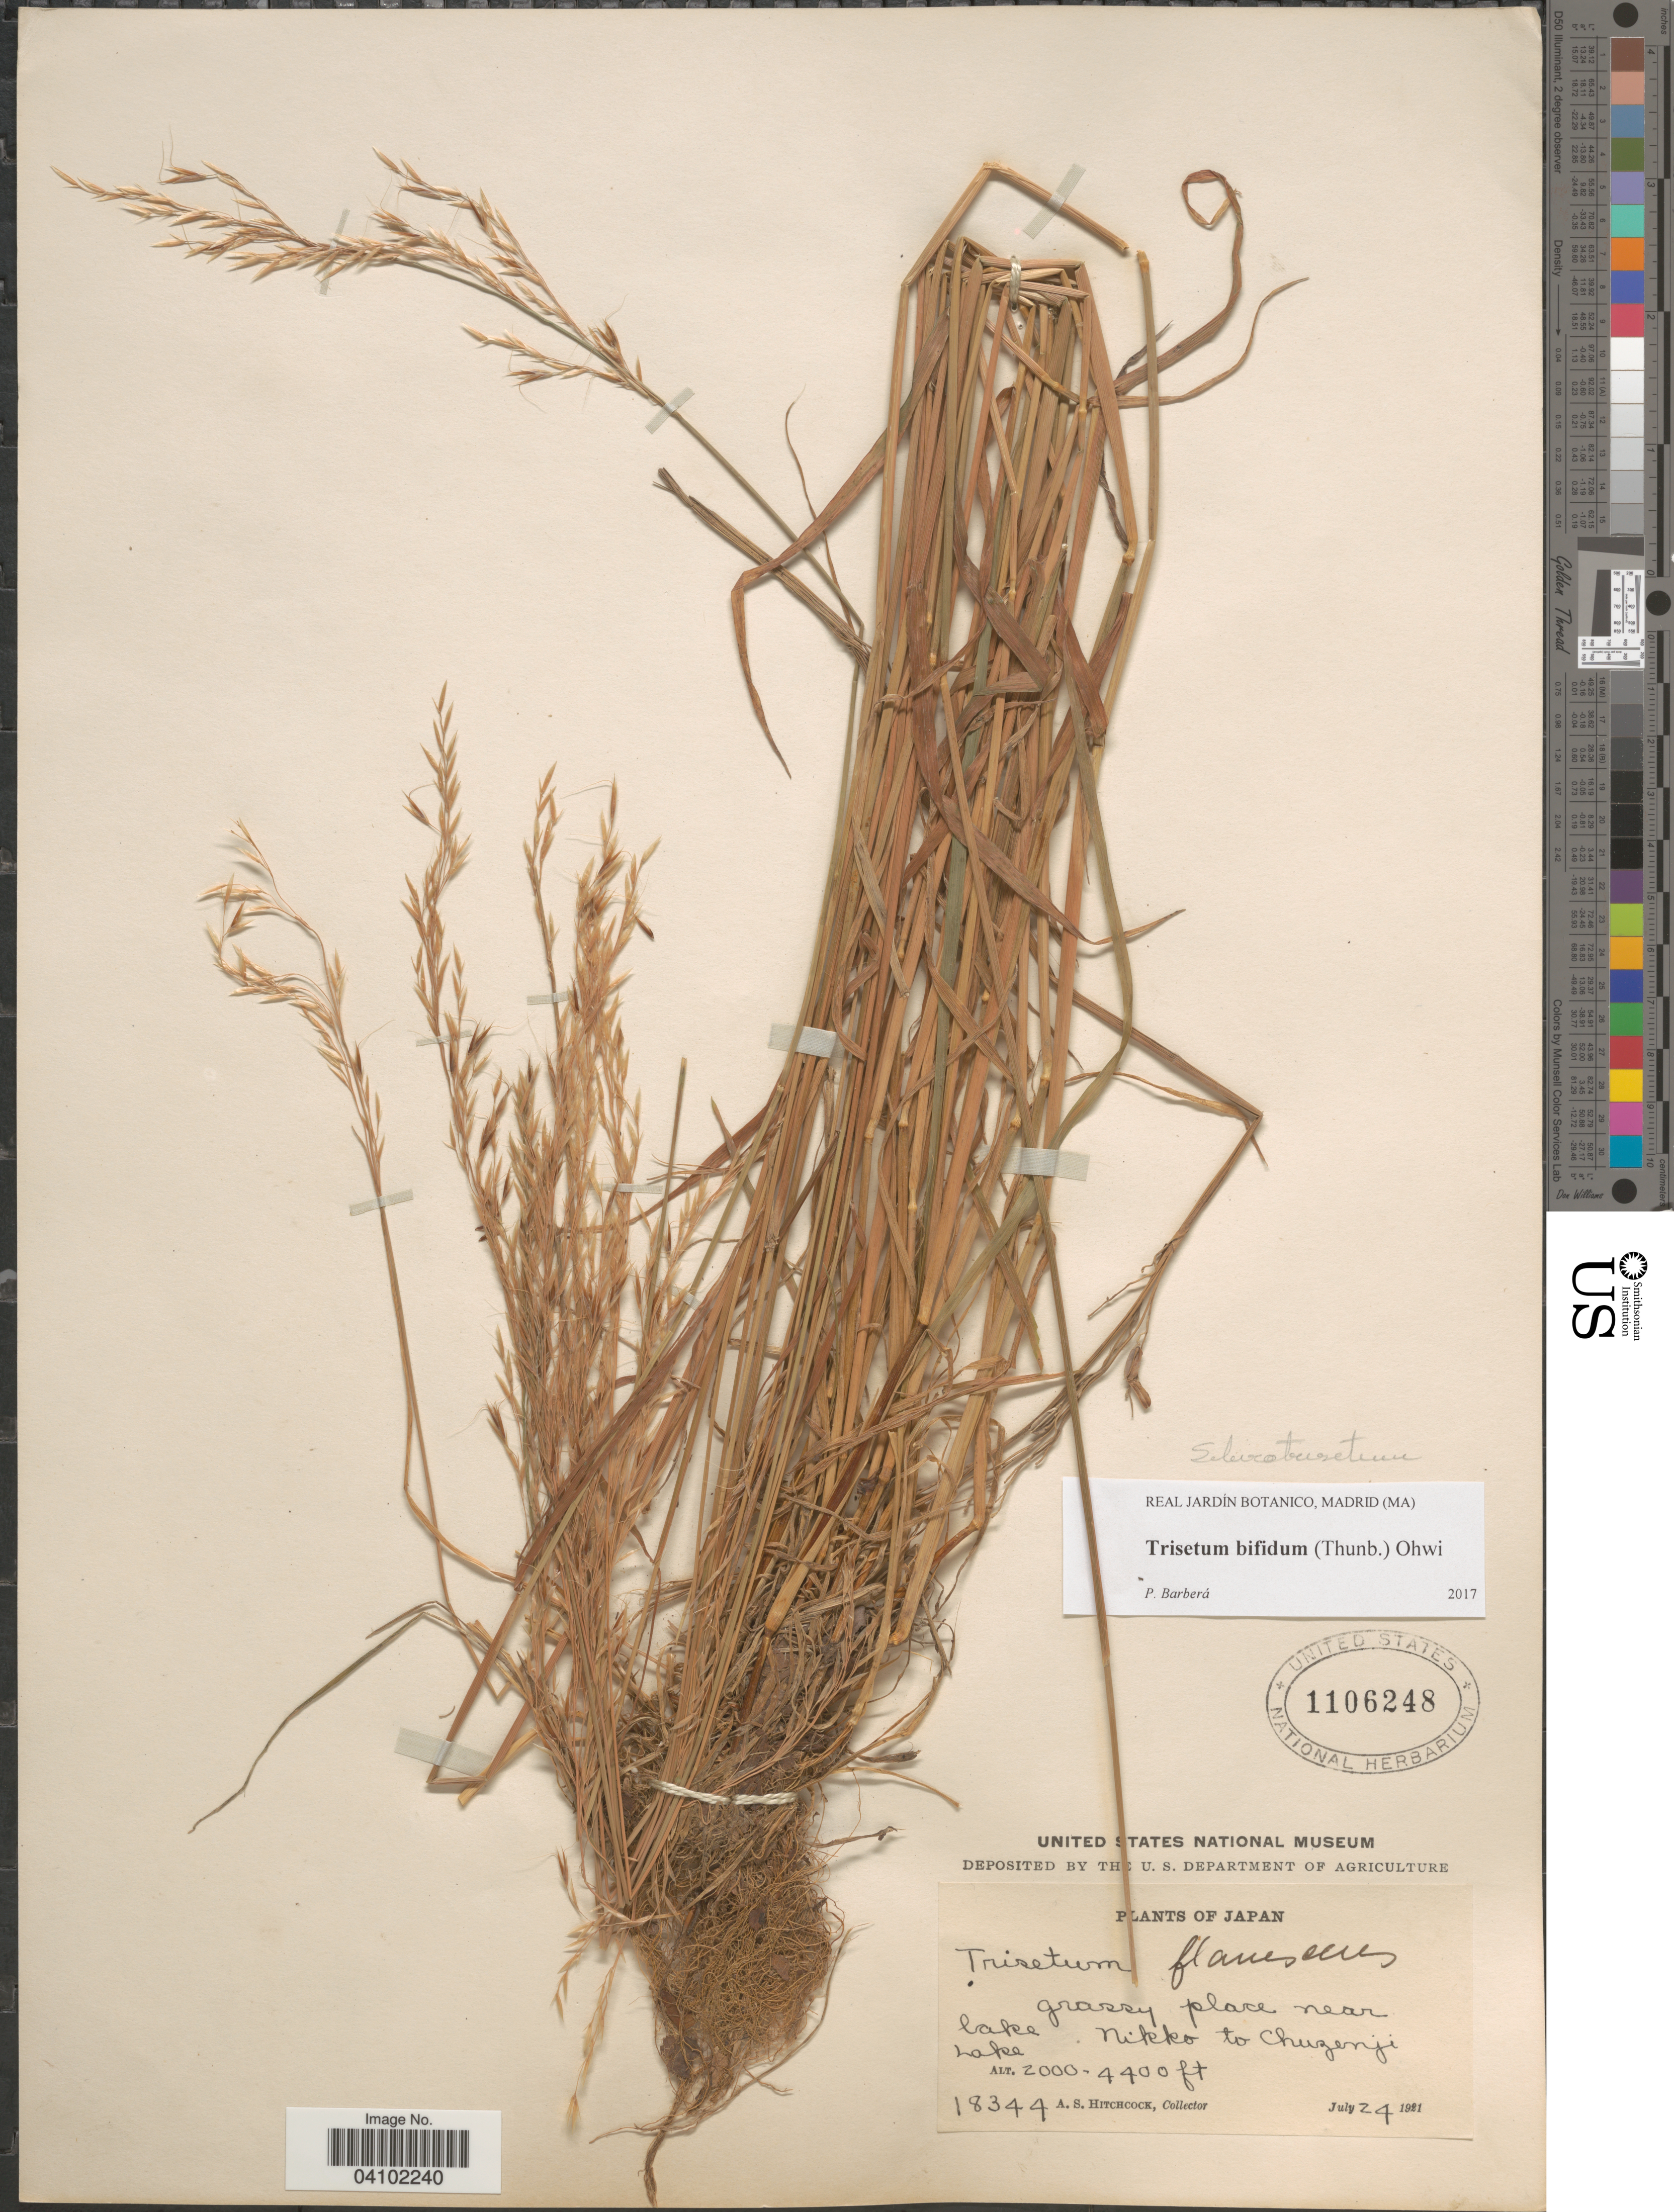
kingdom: Plantae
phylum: Tracheophyta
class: Liliopsida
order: Poales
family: Poaceae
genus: Sibirotrisetum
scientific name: Sibirotrisetum bifidum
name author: (Thunb.) Barberá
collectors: A. S. Hitchcock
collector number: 18344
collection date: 1921-07-24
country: Japan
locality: Nikko to Chuzenji Lake.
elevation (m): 610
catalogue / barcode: US 1106248